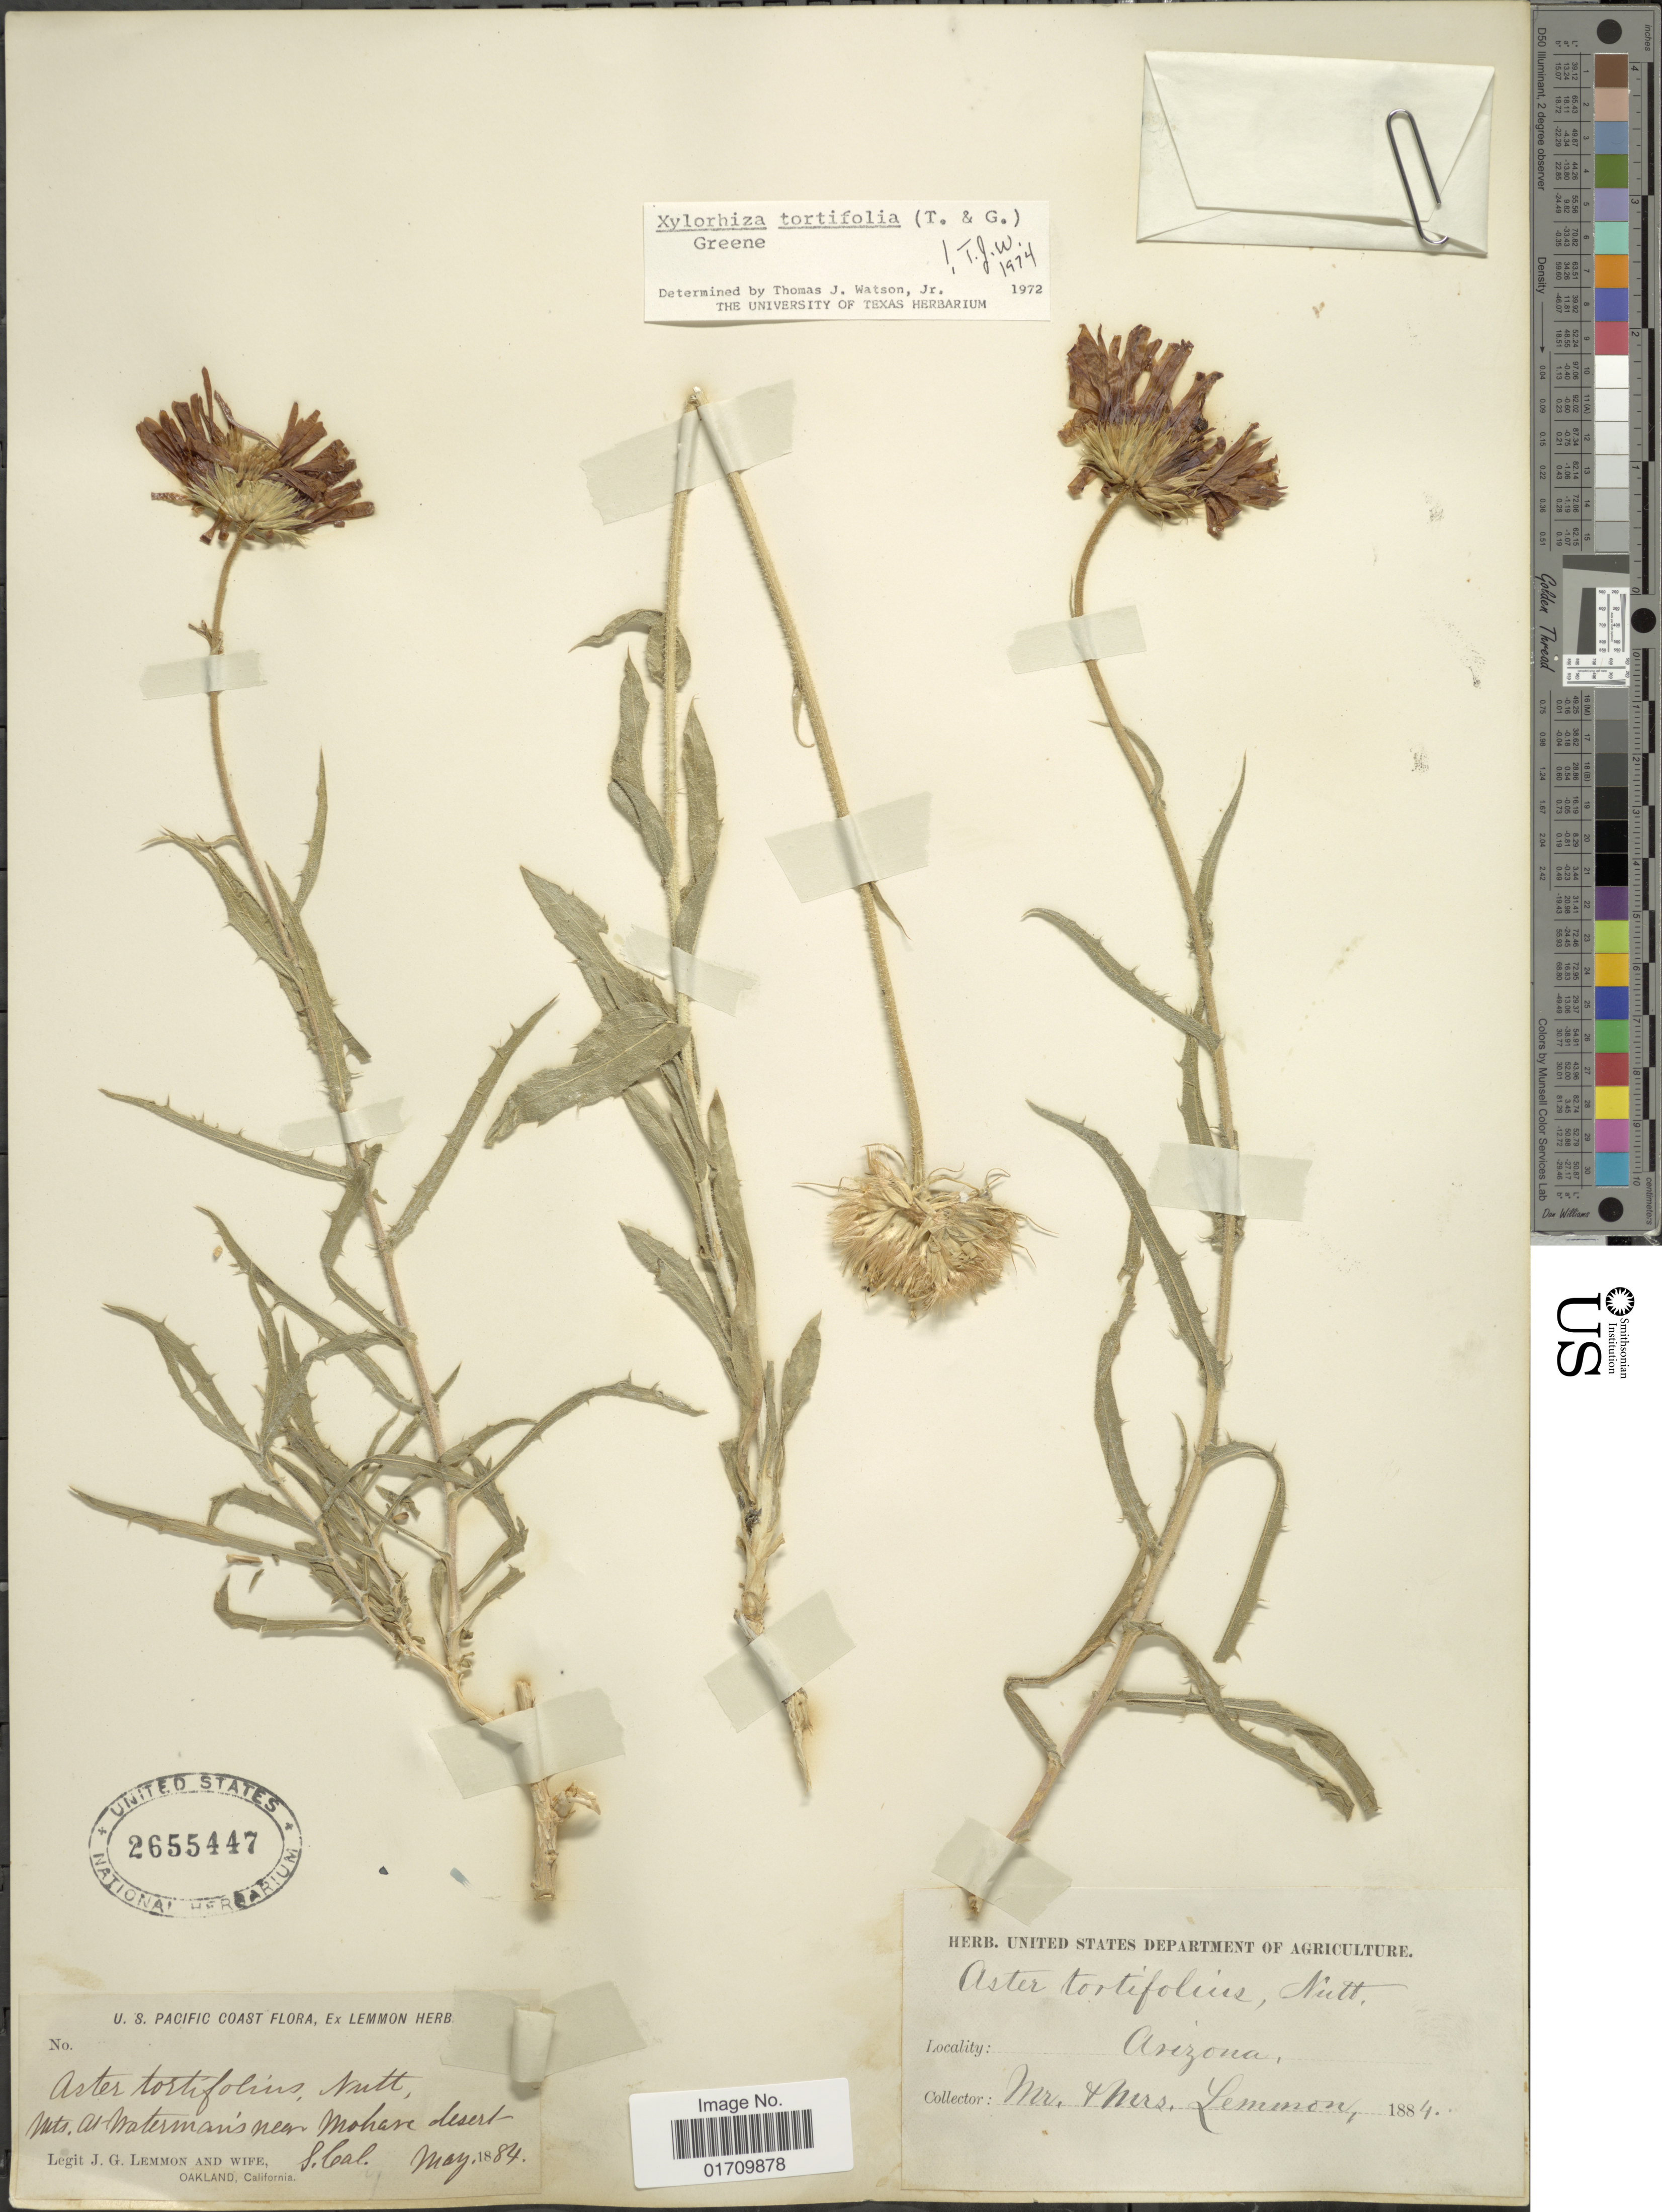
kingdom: Plantae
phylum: Tracheophyta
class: Magnoliopsida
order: Asterales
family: Asteraceae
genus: Xylorhiza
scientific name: Xylorhiza tortifolia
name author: (Torr. & A. Gray) Greene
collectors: J. Lemmon & Mrs. J. G. Lemmon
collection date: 1884-05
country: United States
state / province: California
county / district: Kern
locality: U. S. Pacific Coast, Mts at Waterman's near Mohave Desert, S. Cal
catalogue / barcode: US 2655447